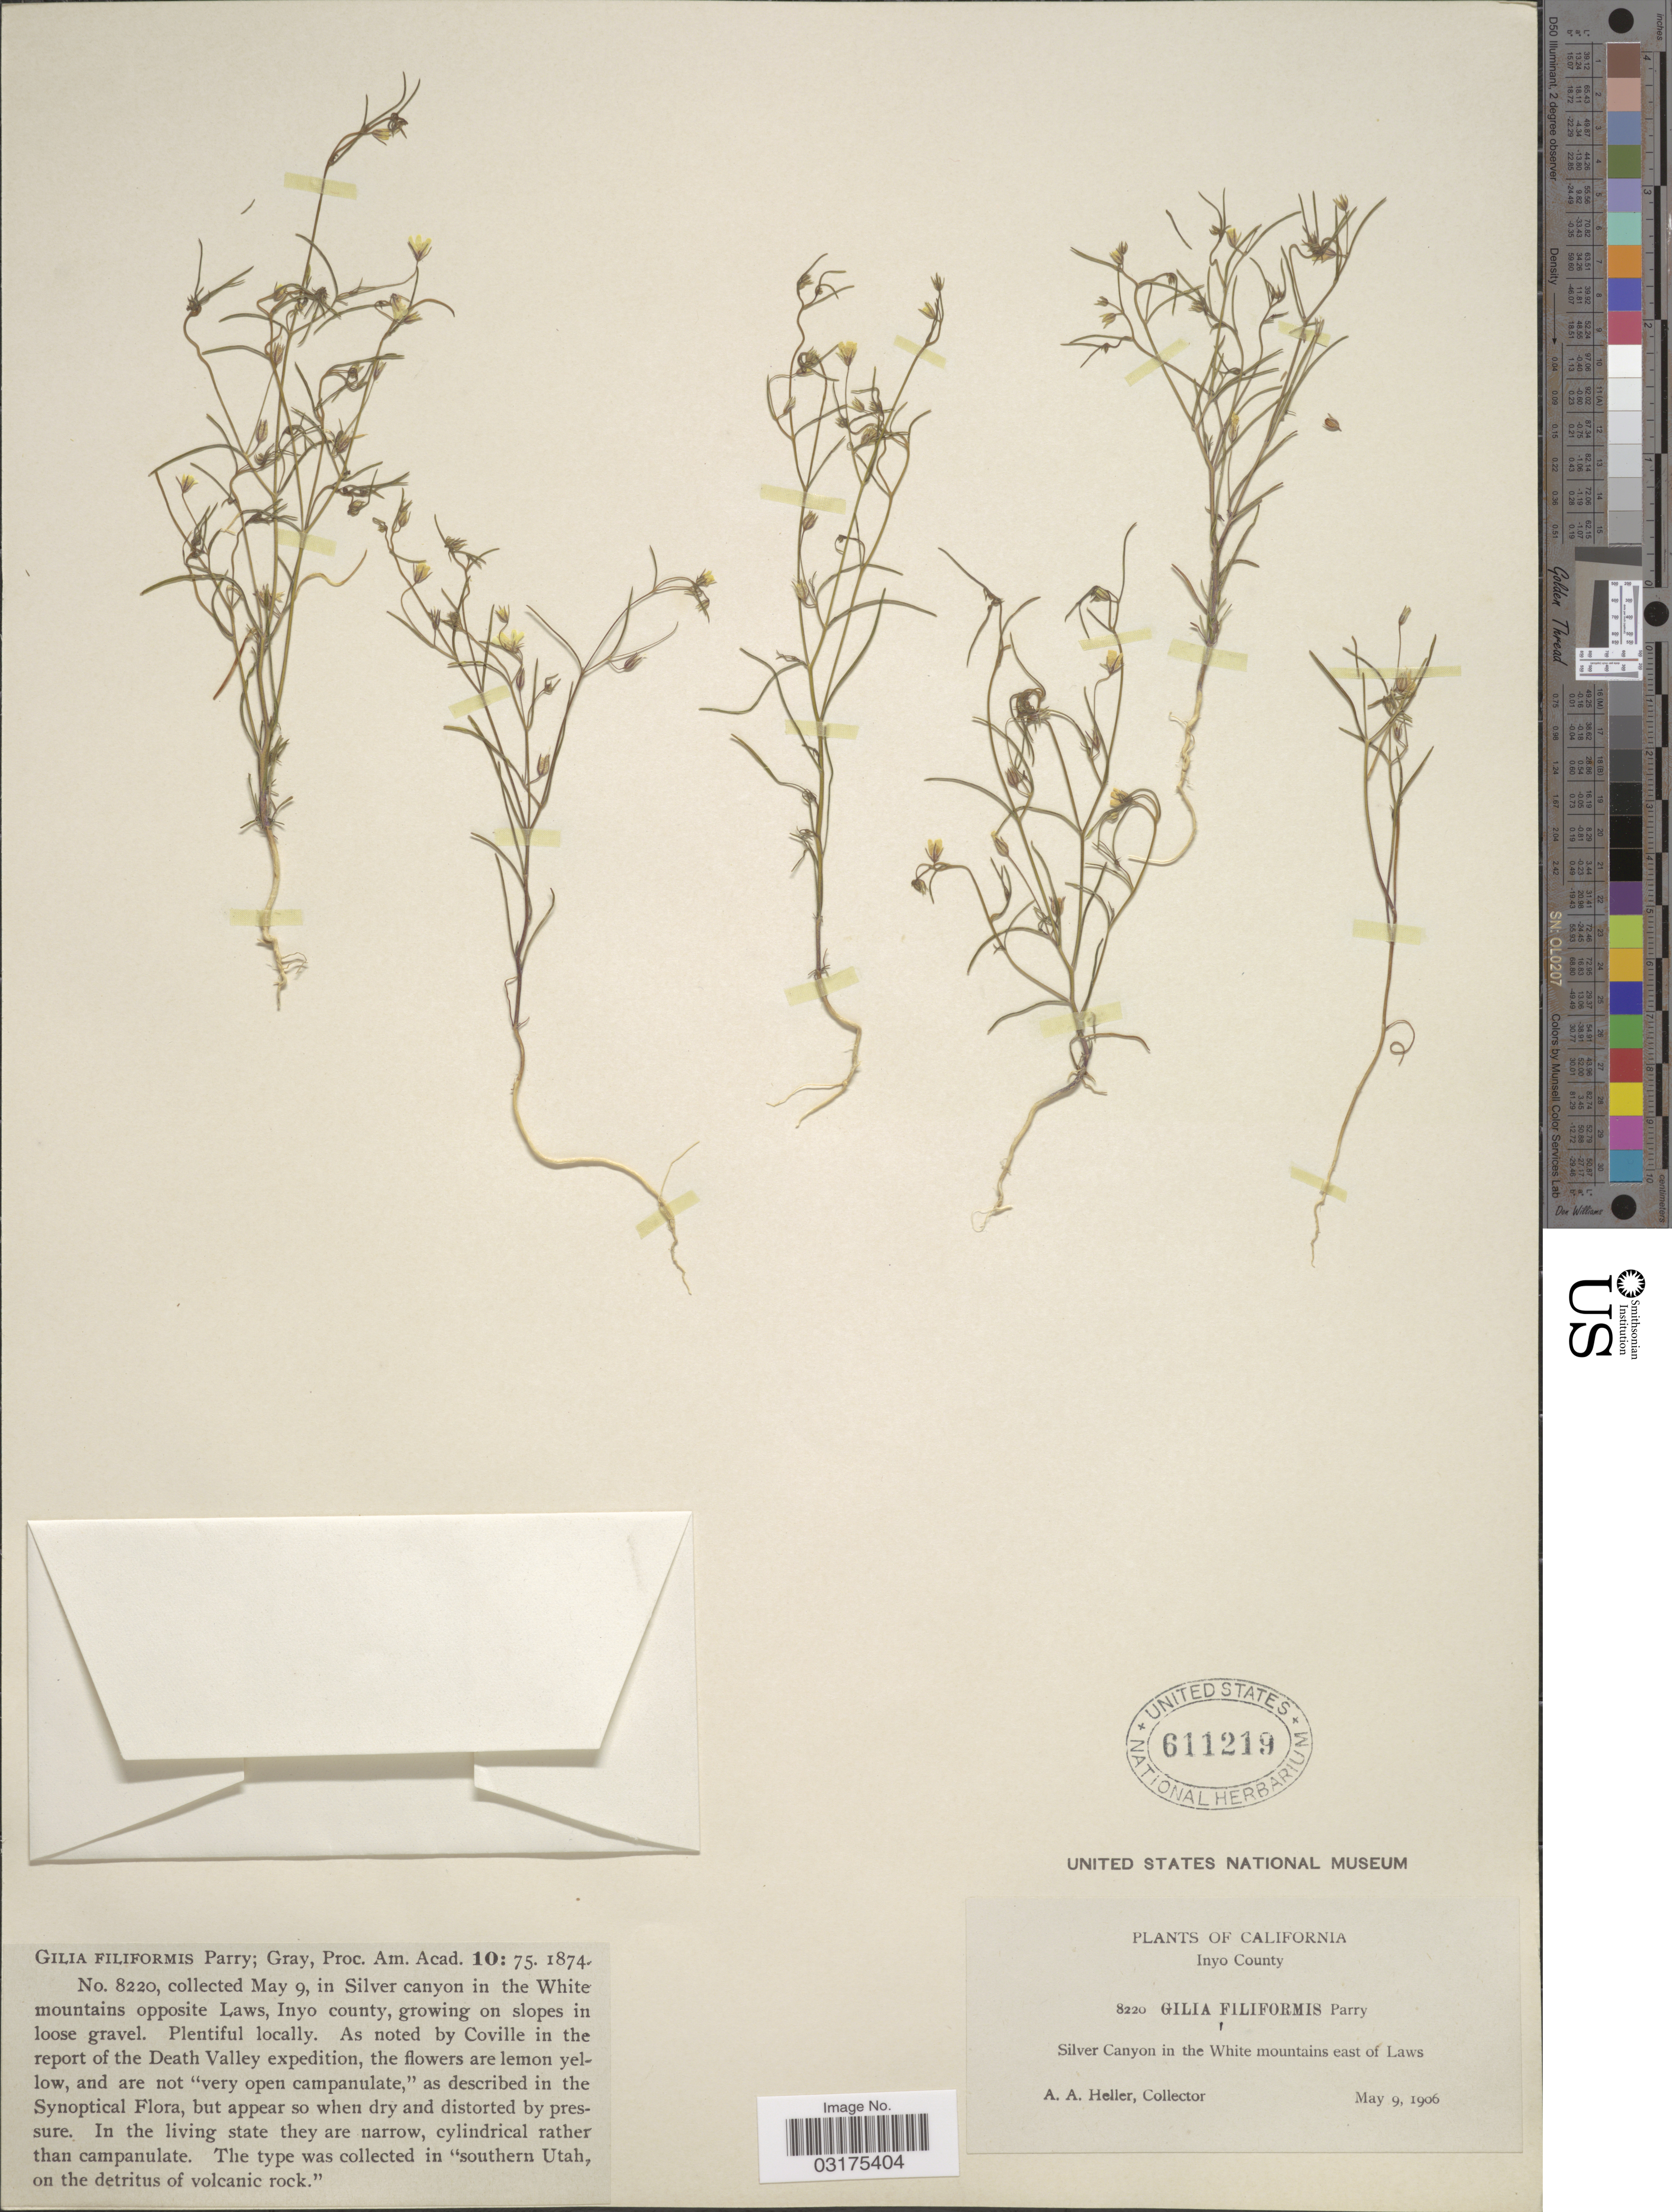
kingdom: Plantae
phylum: Tracheophyta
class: Magnoliopsida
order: Ericales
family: Polemoniaceae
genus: Linanthus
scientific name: Linanthus filiformis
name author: (Parry ex A. Gray) J.M. Porter & L.A. Johnson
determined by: Strong, Mark T., (BOT), Smithsonian Institution - National Museum of Natural History (UNITED STATES)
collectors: A. A. Heller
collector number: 8220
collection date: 1906-05-09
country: United States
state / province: California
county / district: Inyo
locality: Inyo County, Silver Canyon in the White mountains east of Laws, In Silver canyon in the White mountains opposite Laws, Inyo county.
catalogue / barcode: US 611219